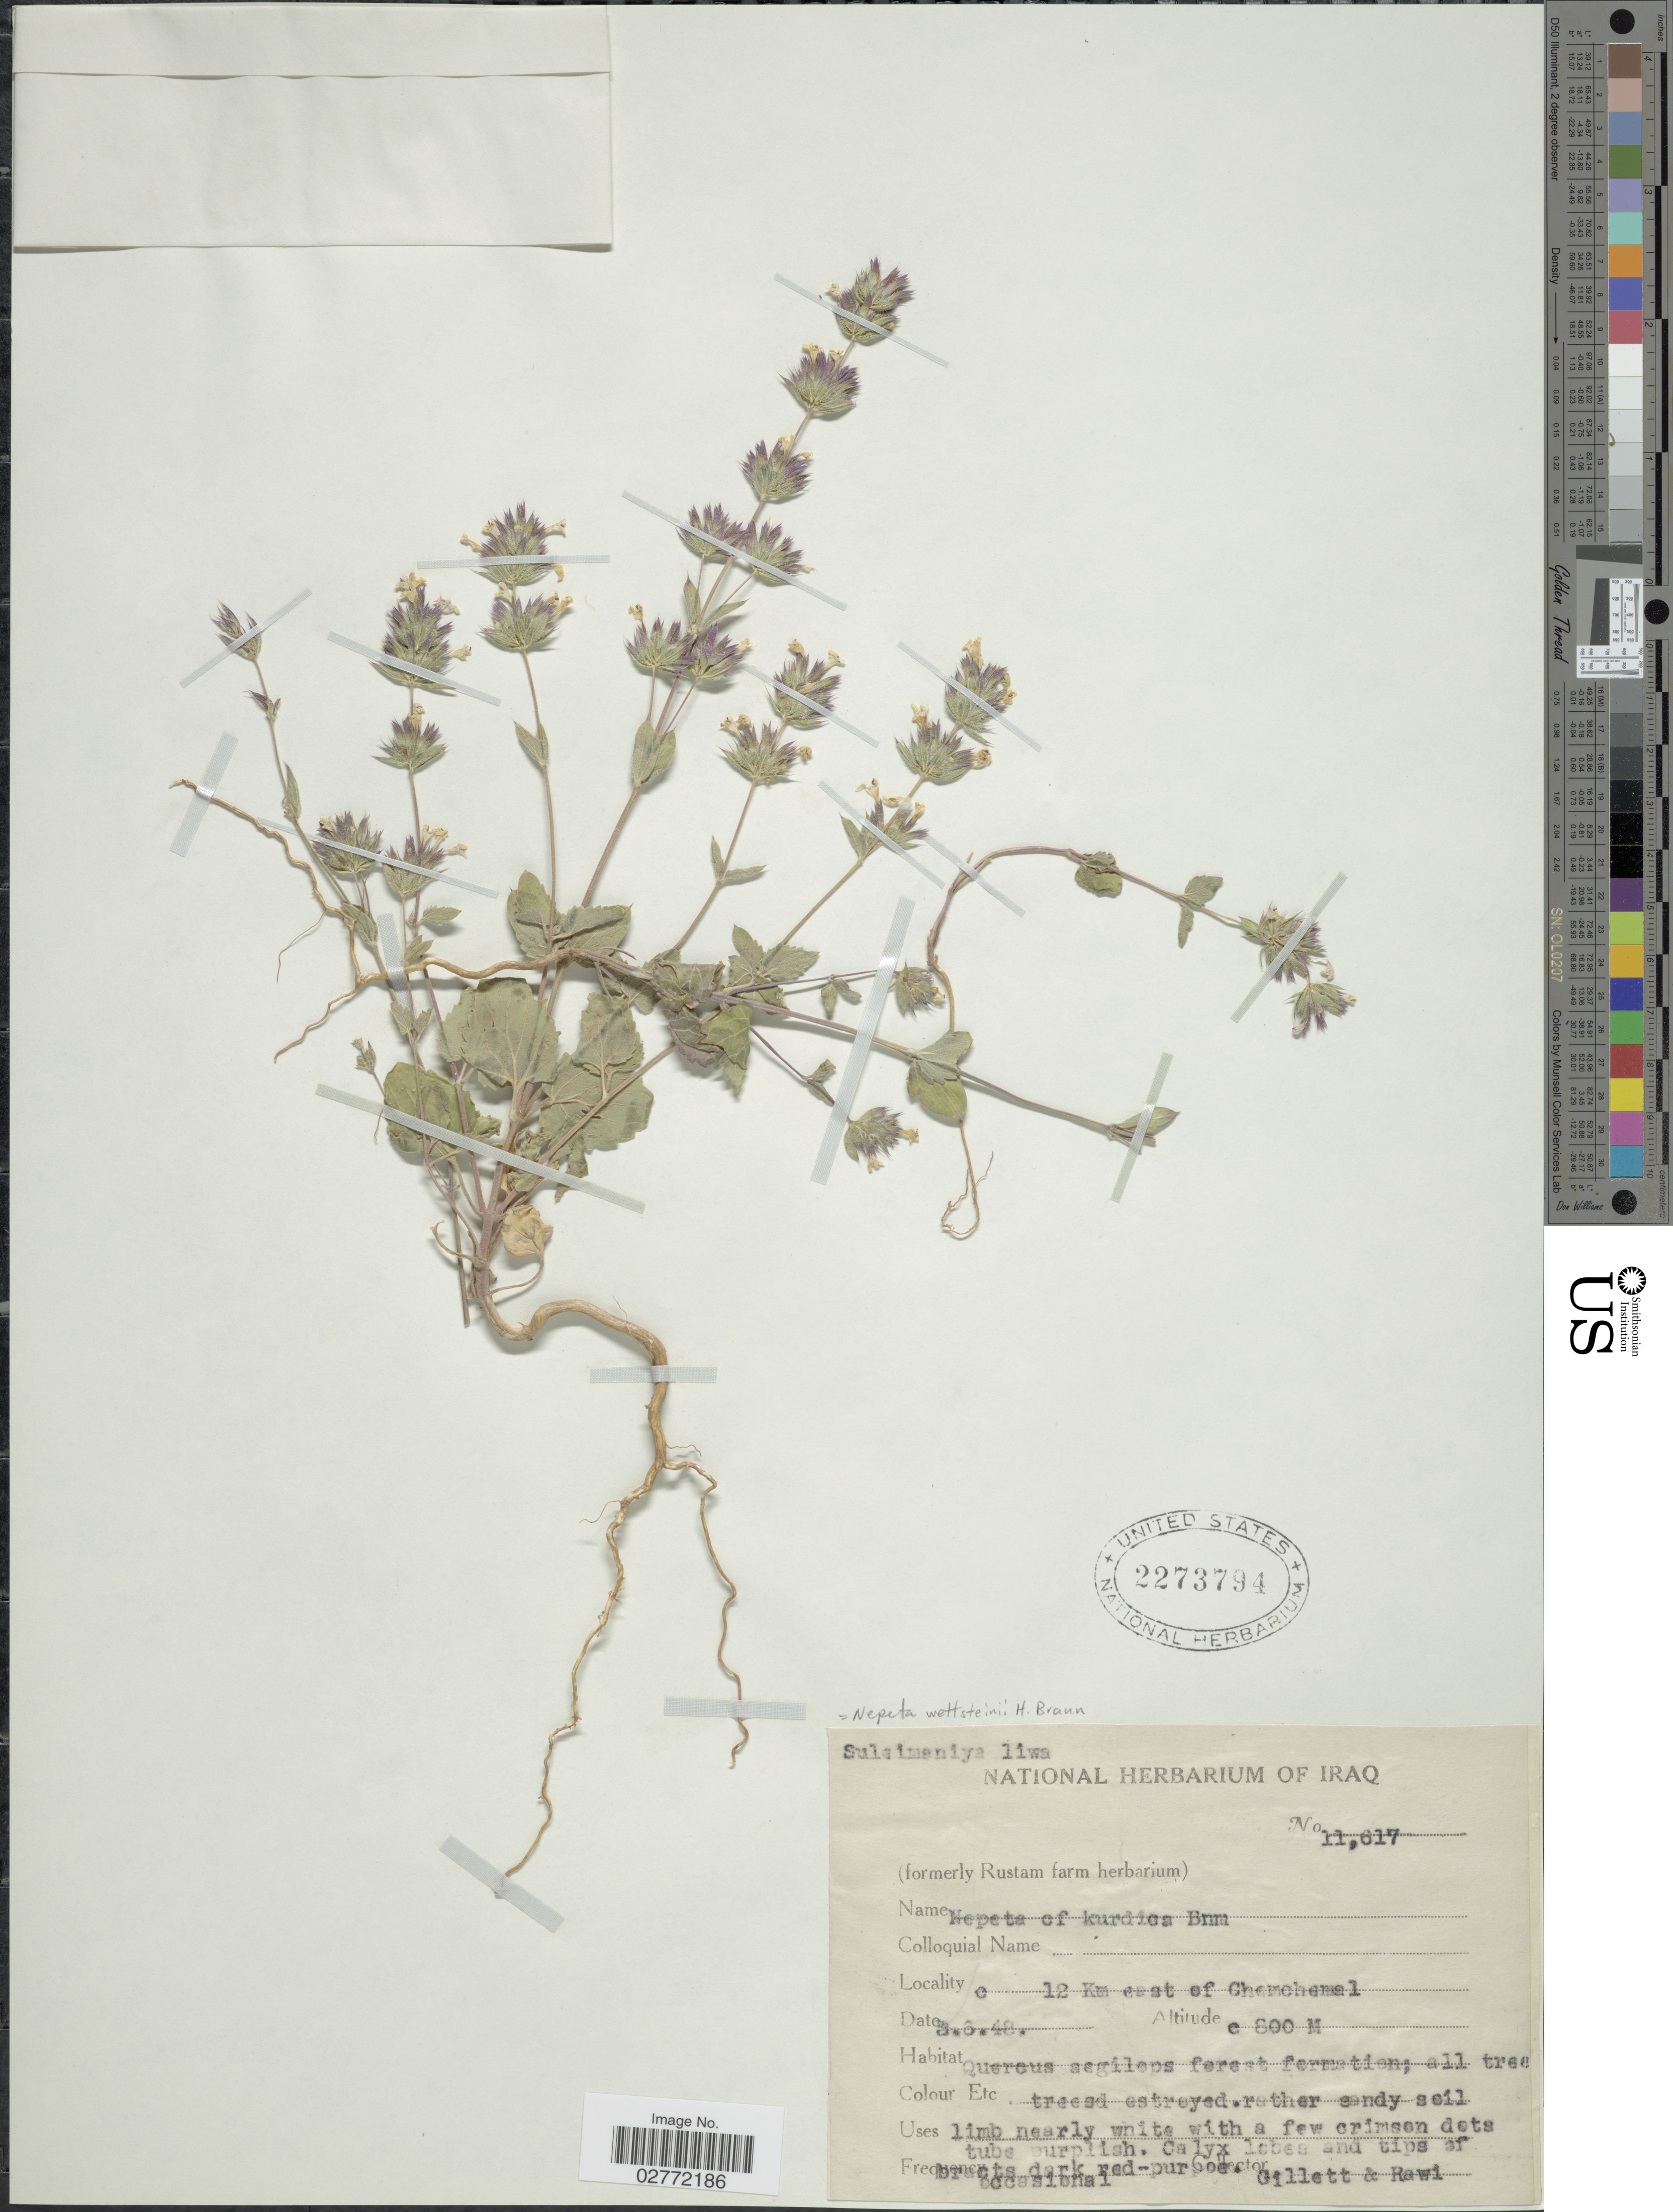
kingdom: Plantae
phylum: Tracheophyta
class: Magnoliopsida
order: Lamiales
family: Lamiaceae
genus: Nepeta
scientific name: Nepeta wettsteinii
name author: Heinr. Braun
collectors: Gillett, -- & -. Rawi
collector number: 11617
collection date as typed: Transcribed d/m/y: 3/6/48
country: Iraq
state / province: As Sulaymānīyah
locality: Suleimaniya liwa, c 12 Km east of Chemchemal.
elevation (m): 800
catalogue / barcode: US 2273794